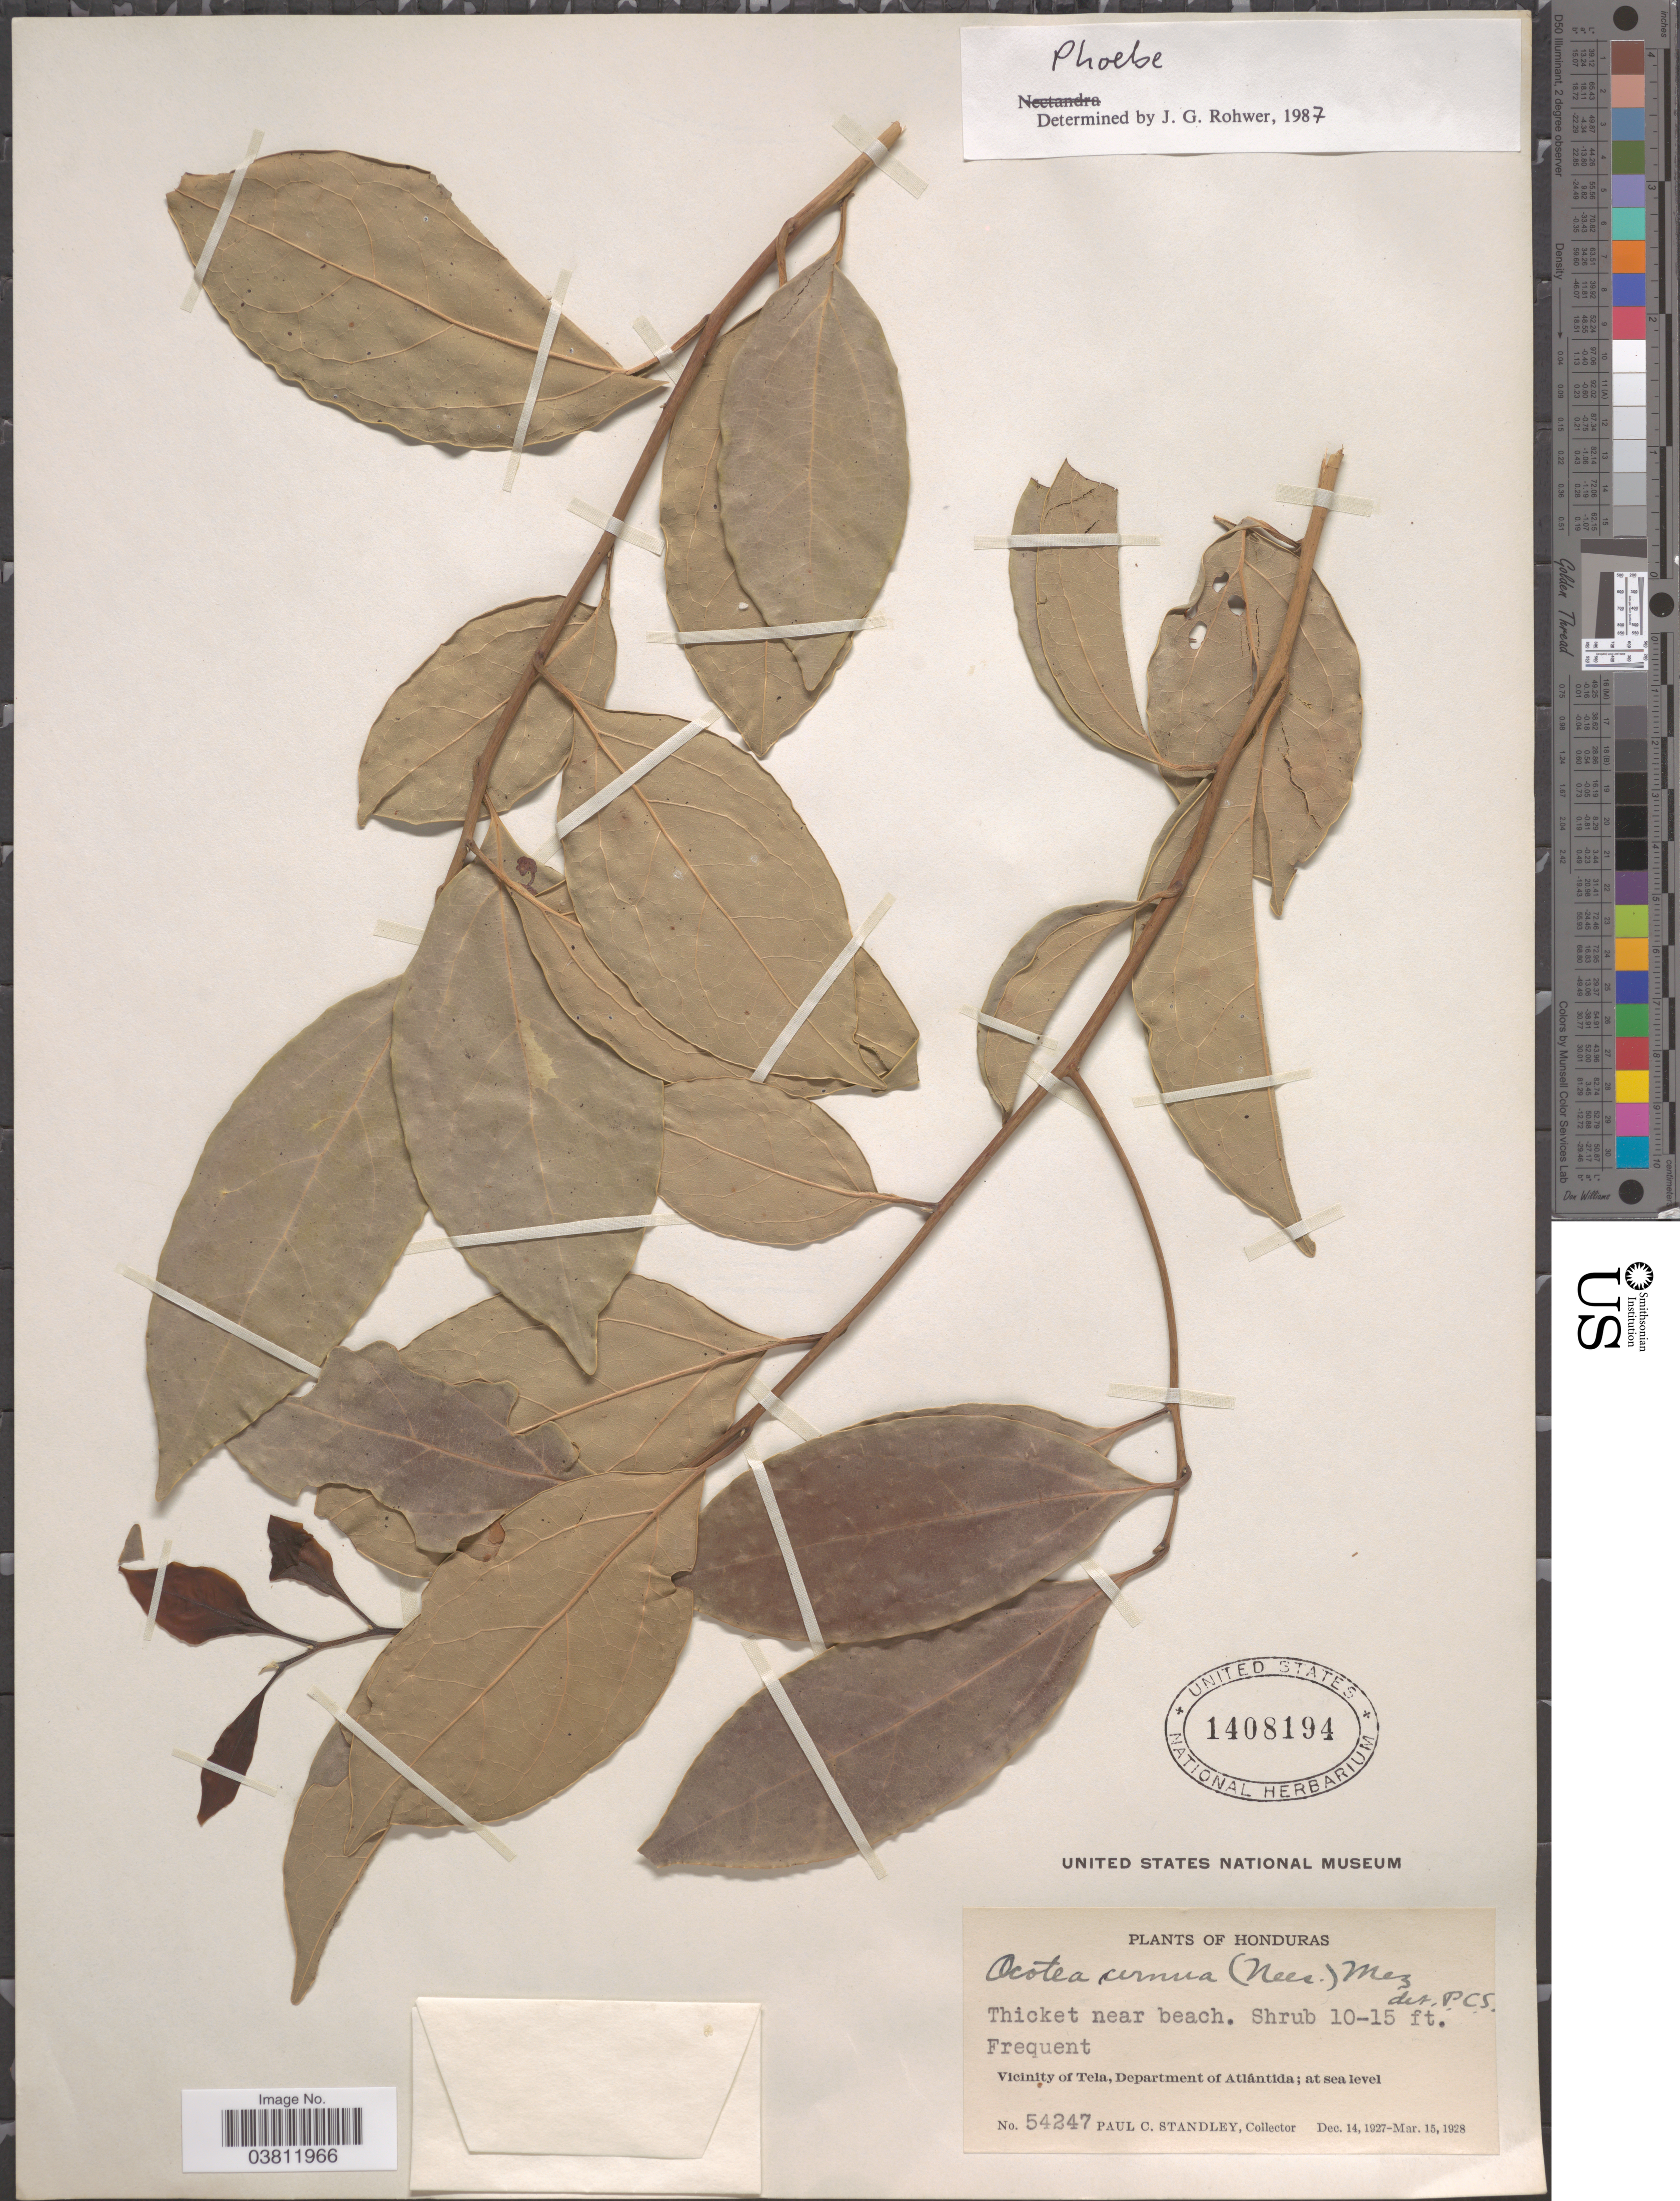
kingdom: Plantae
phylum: Tracheophyta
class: Magnoliopsida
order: Laurales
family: Lauraceae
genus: Phoebe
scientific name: Phoebe sp.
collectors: P. C. Standley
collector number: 54247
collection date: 1927-12-14/1928-03-15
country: Honduras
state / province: Atlantida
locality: Vicinity of Tela, Department of Atlántida.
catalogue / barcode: US 1408194